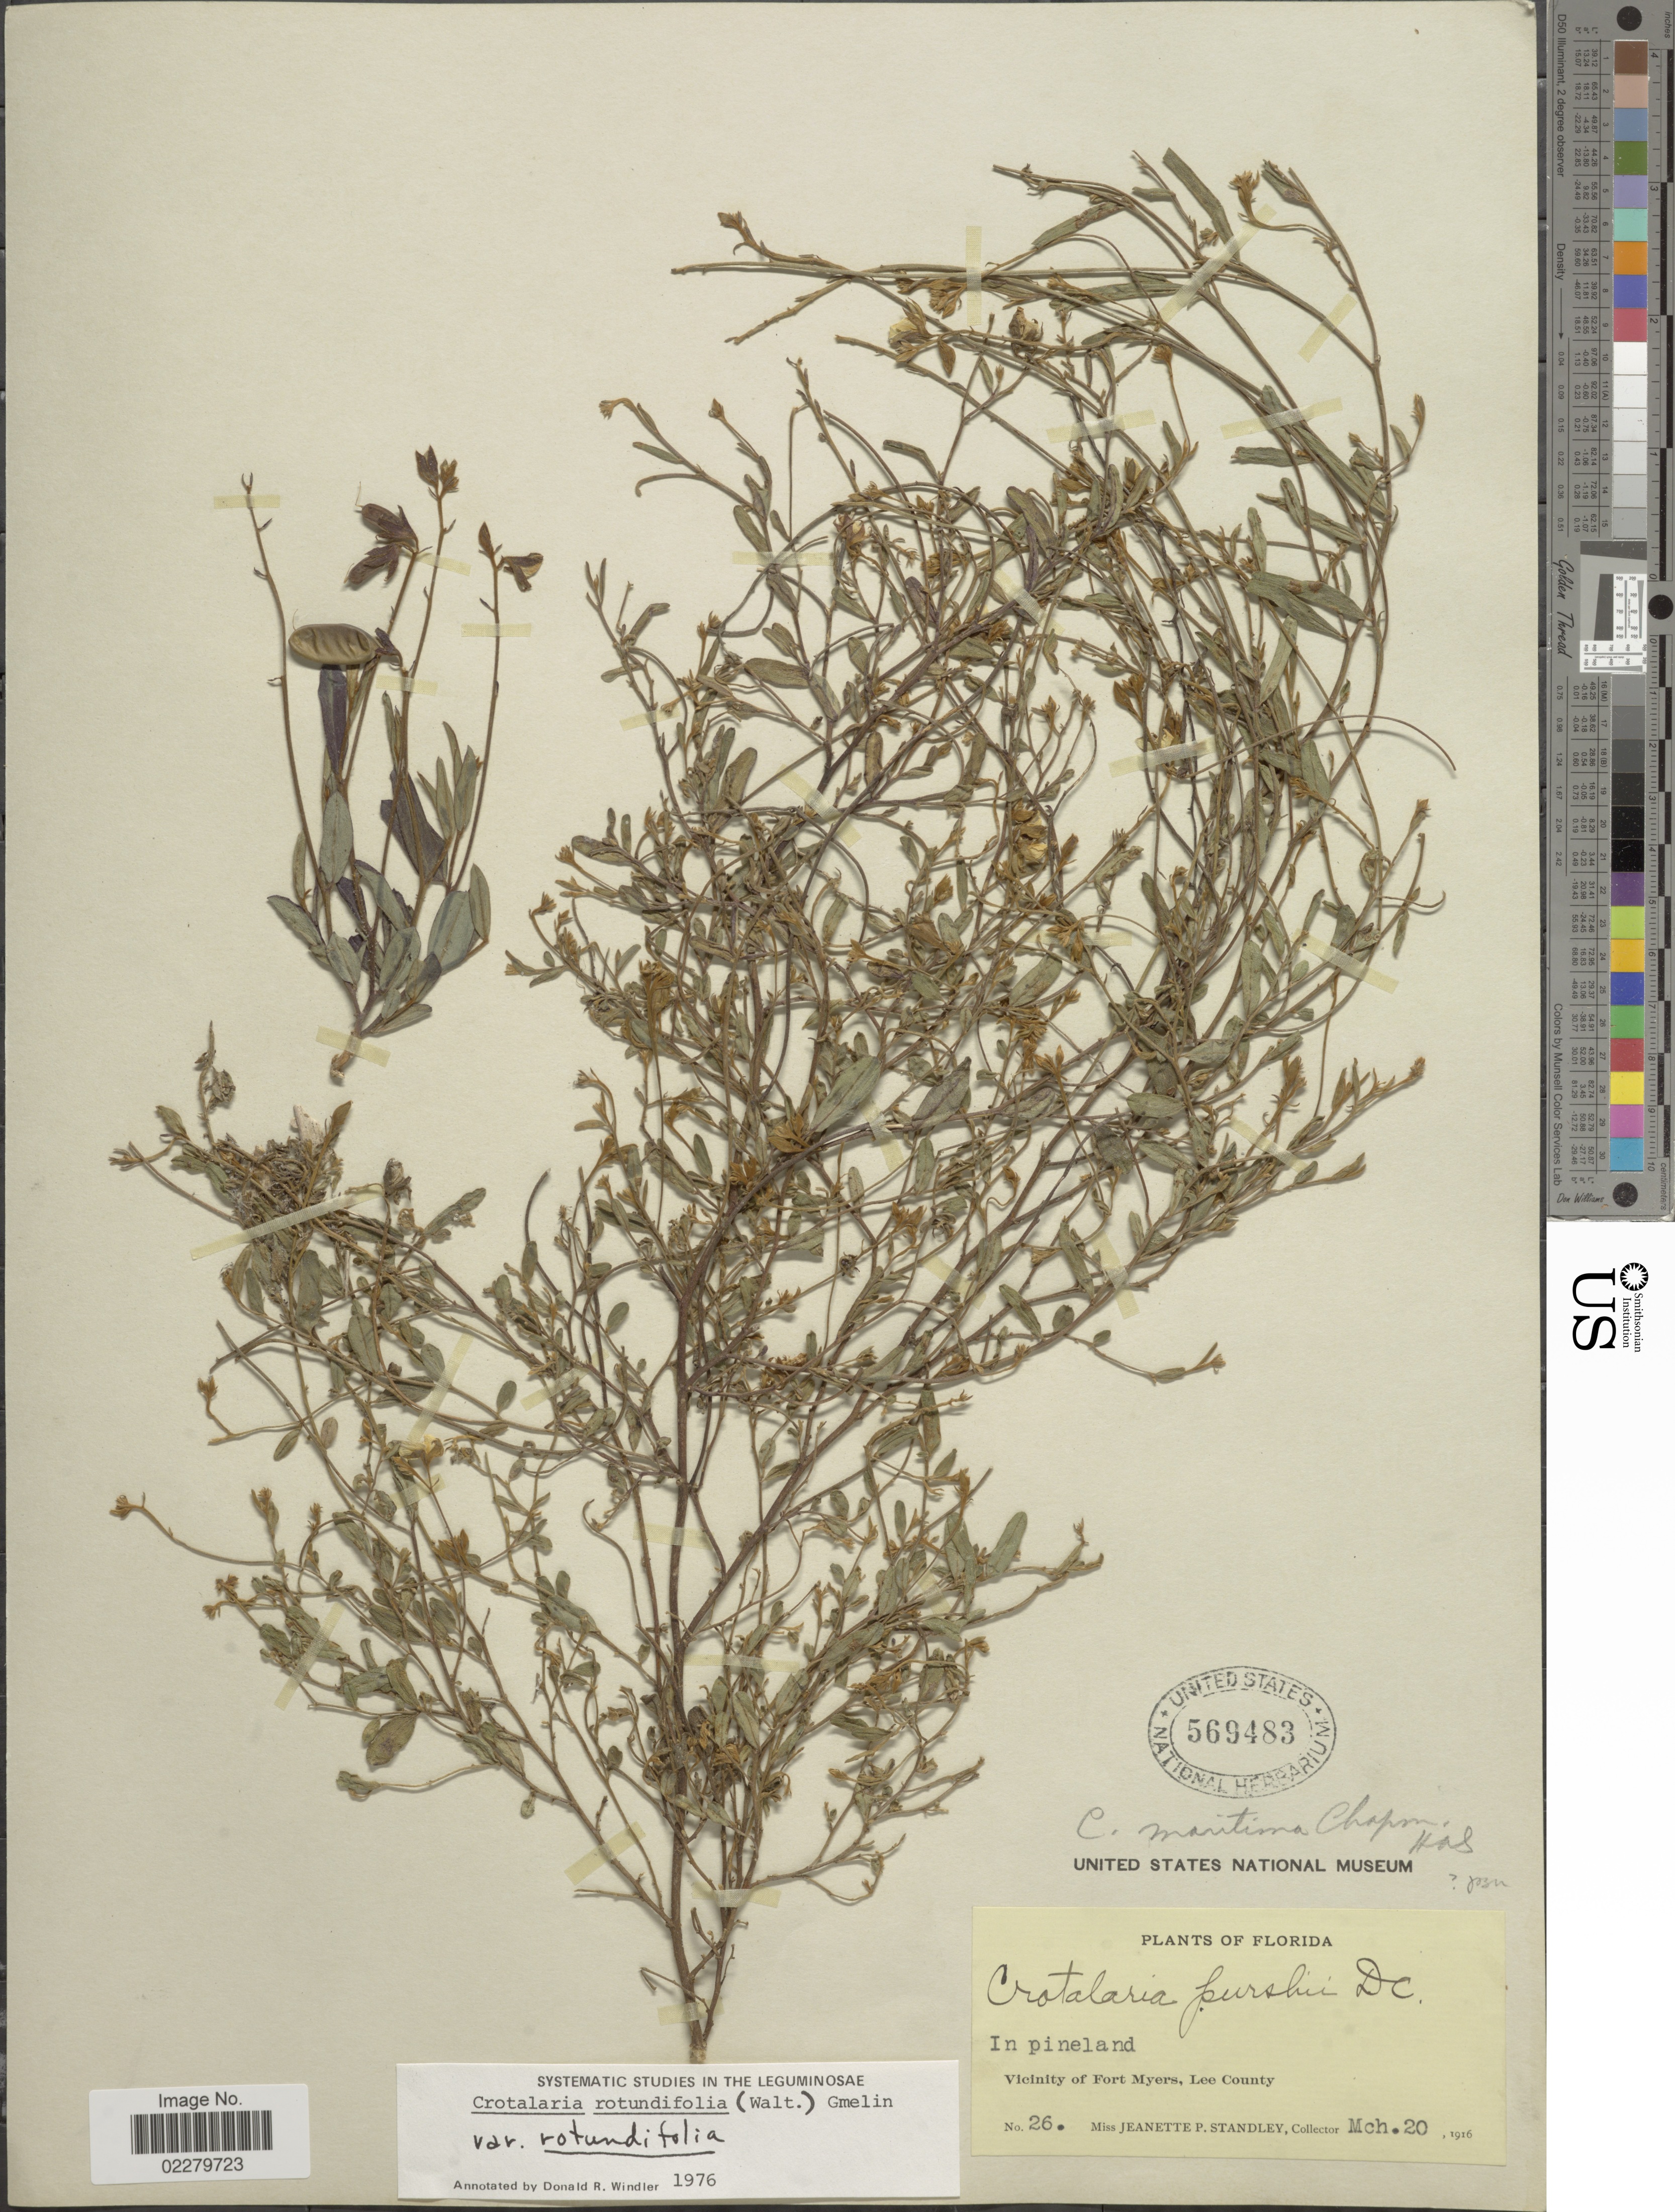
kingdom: Plantae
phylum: Tracheophyta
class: Magnoliopsida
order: Fabales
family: Fabaceae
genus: Crotalaria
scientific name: Crotalaria rotundifolia var. rotundifolia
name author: (Walter) J.F. Gmel.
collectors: J. P. Standley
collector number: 26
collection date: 1916-03-20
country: United States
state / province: Florida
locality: In pineland. Vicinity of Fort Myers, Lee County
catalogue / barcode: US 569483